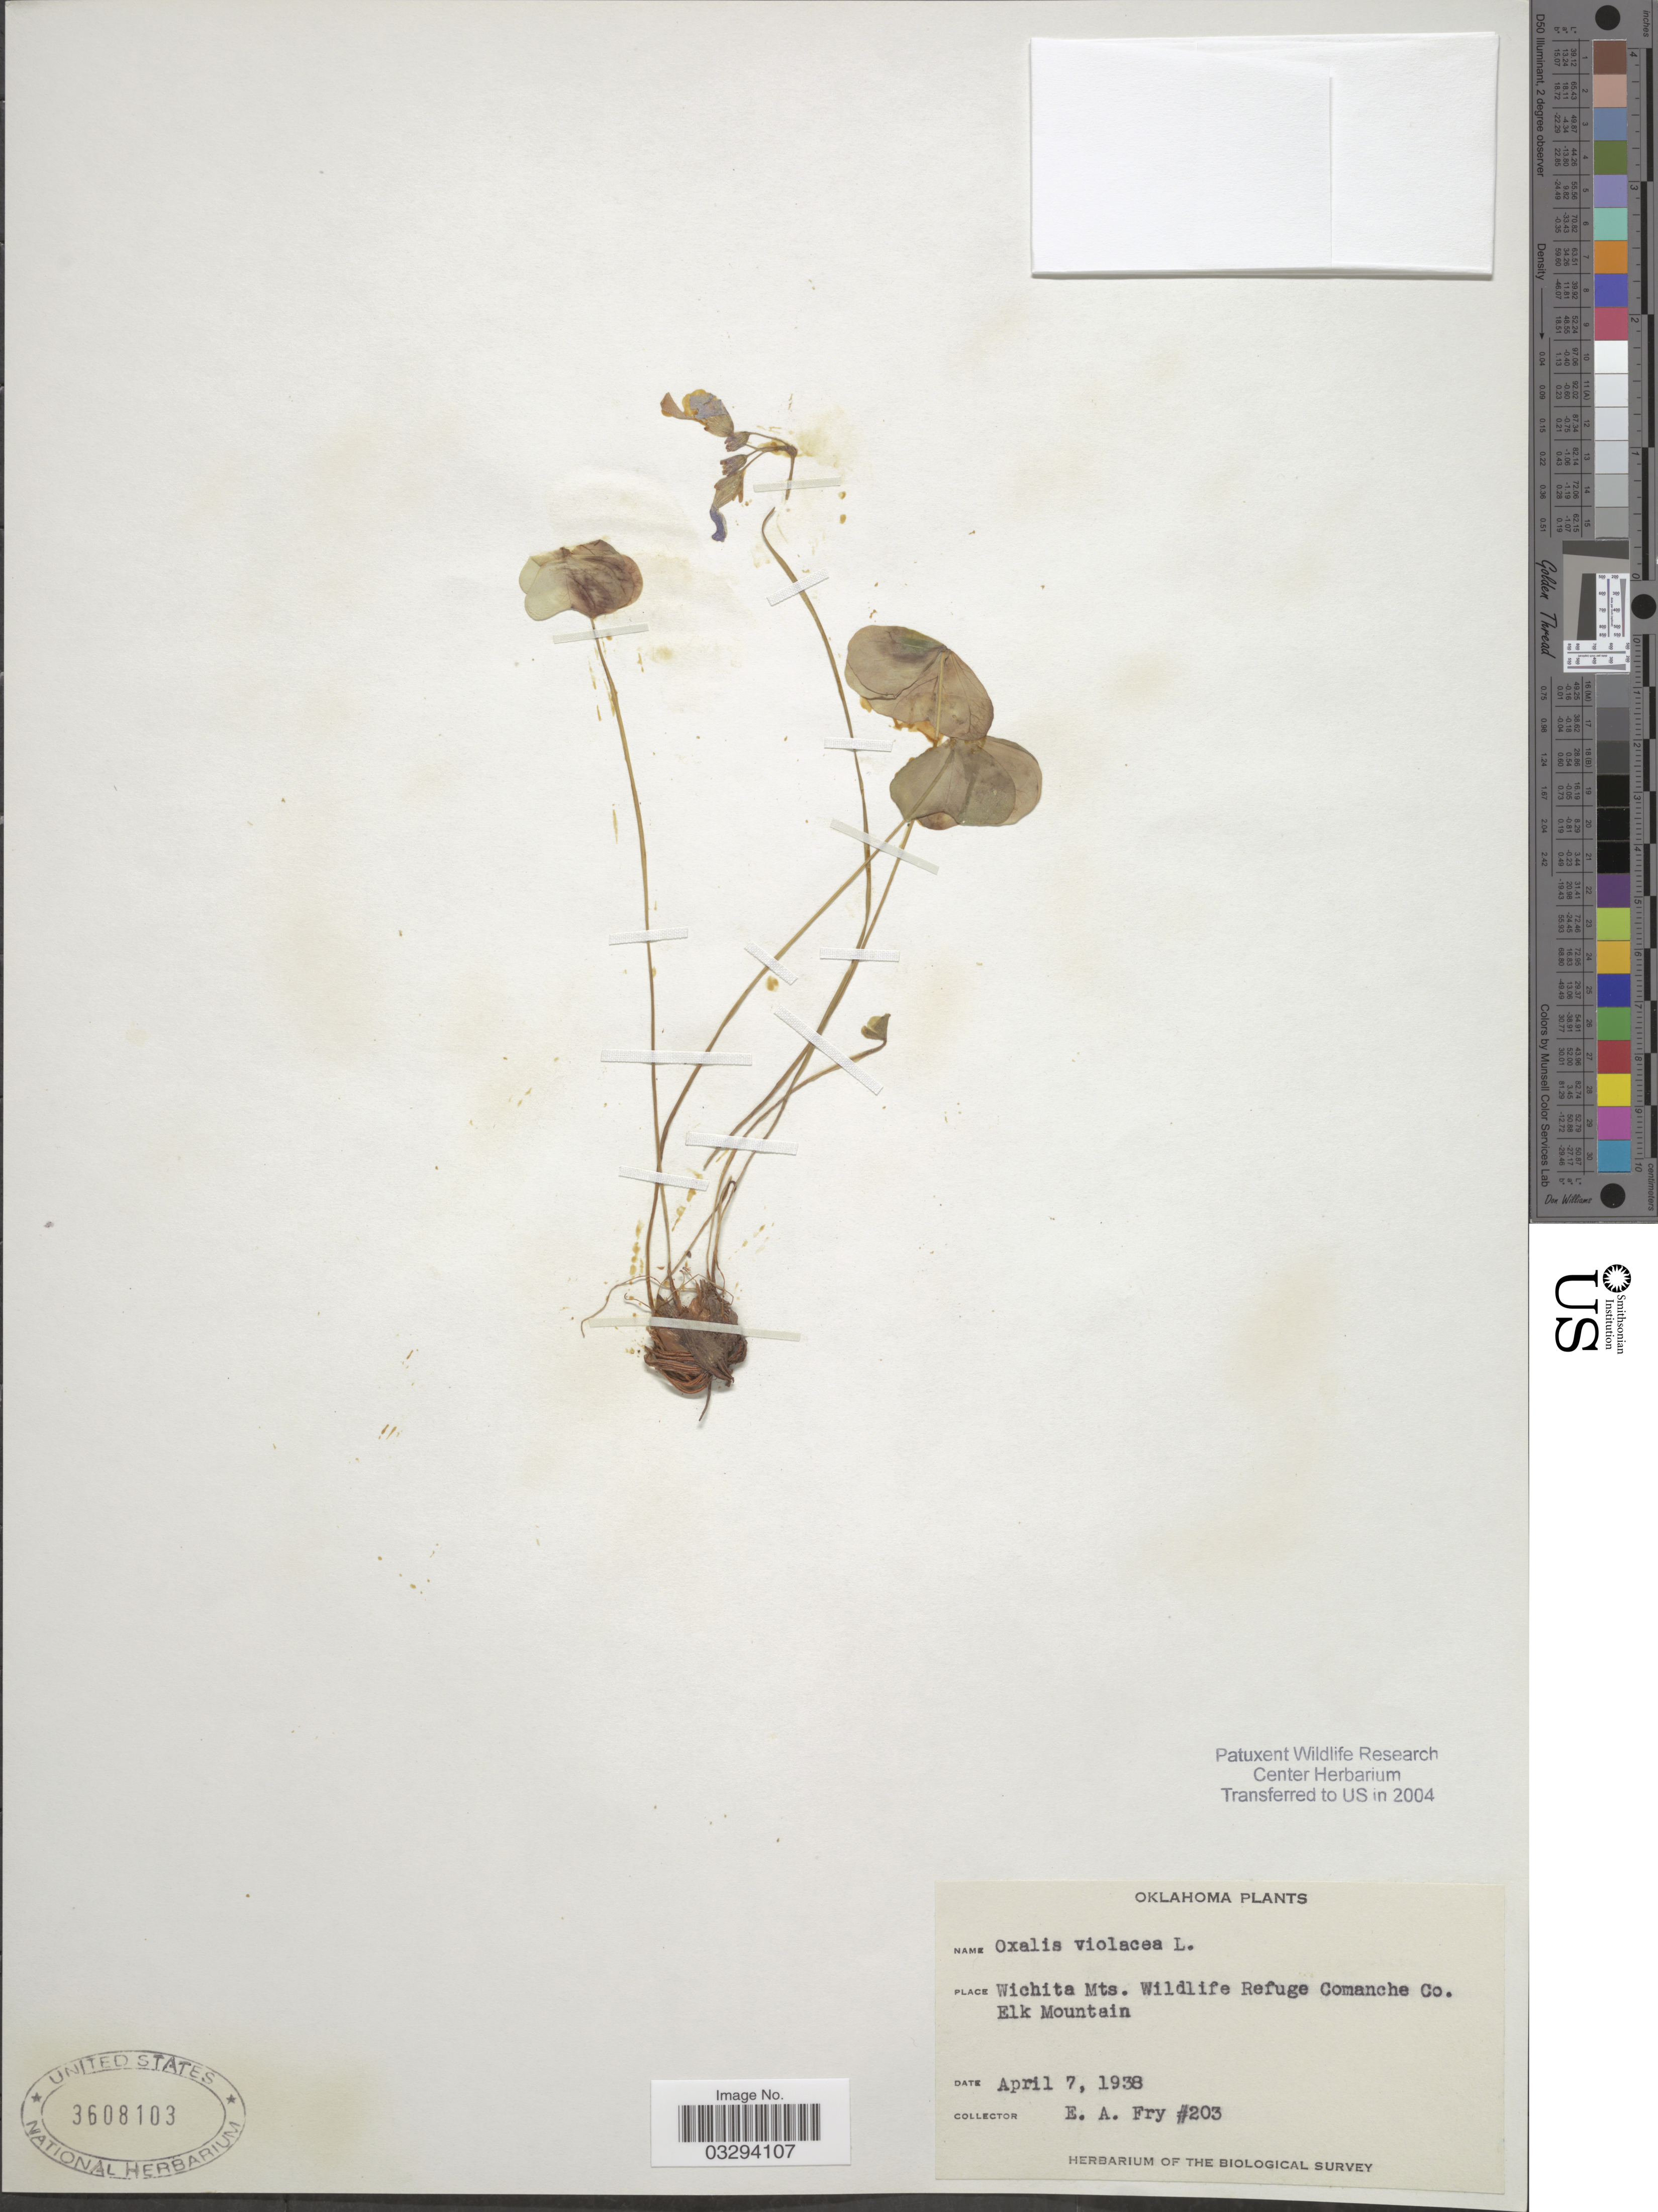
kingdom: Plantae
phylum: Tracheophyta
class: Magnoliopsida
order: Oxalidales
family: Oxalidaceae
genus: Oxalis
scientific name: Oxalis violacea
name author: L.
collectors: E. Fry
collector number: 203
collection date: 1938-04-07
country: United States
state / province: Oklahoma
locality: Wichita Mts. Wildlife Refuge Comanche Co. Elk Mountain.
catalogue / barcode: US 3608103